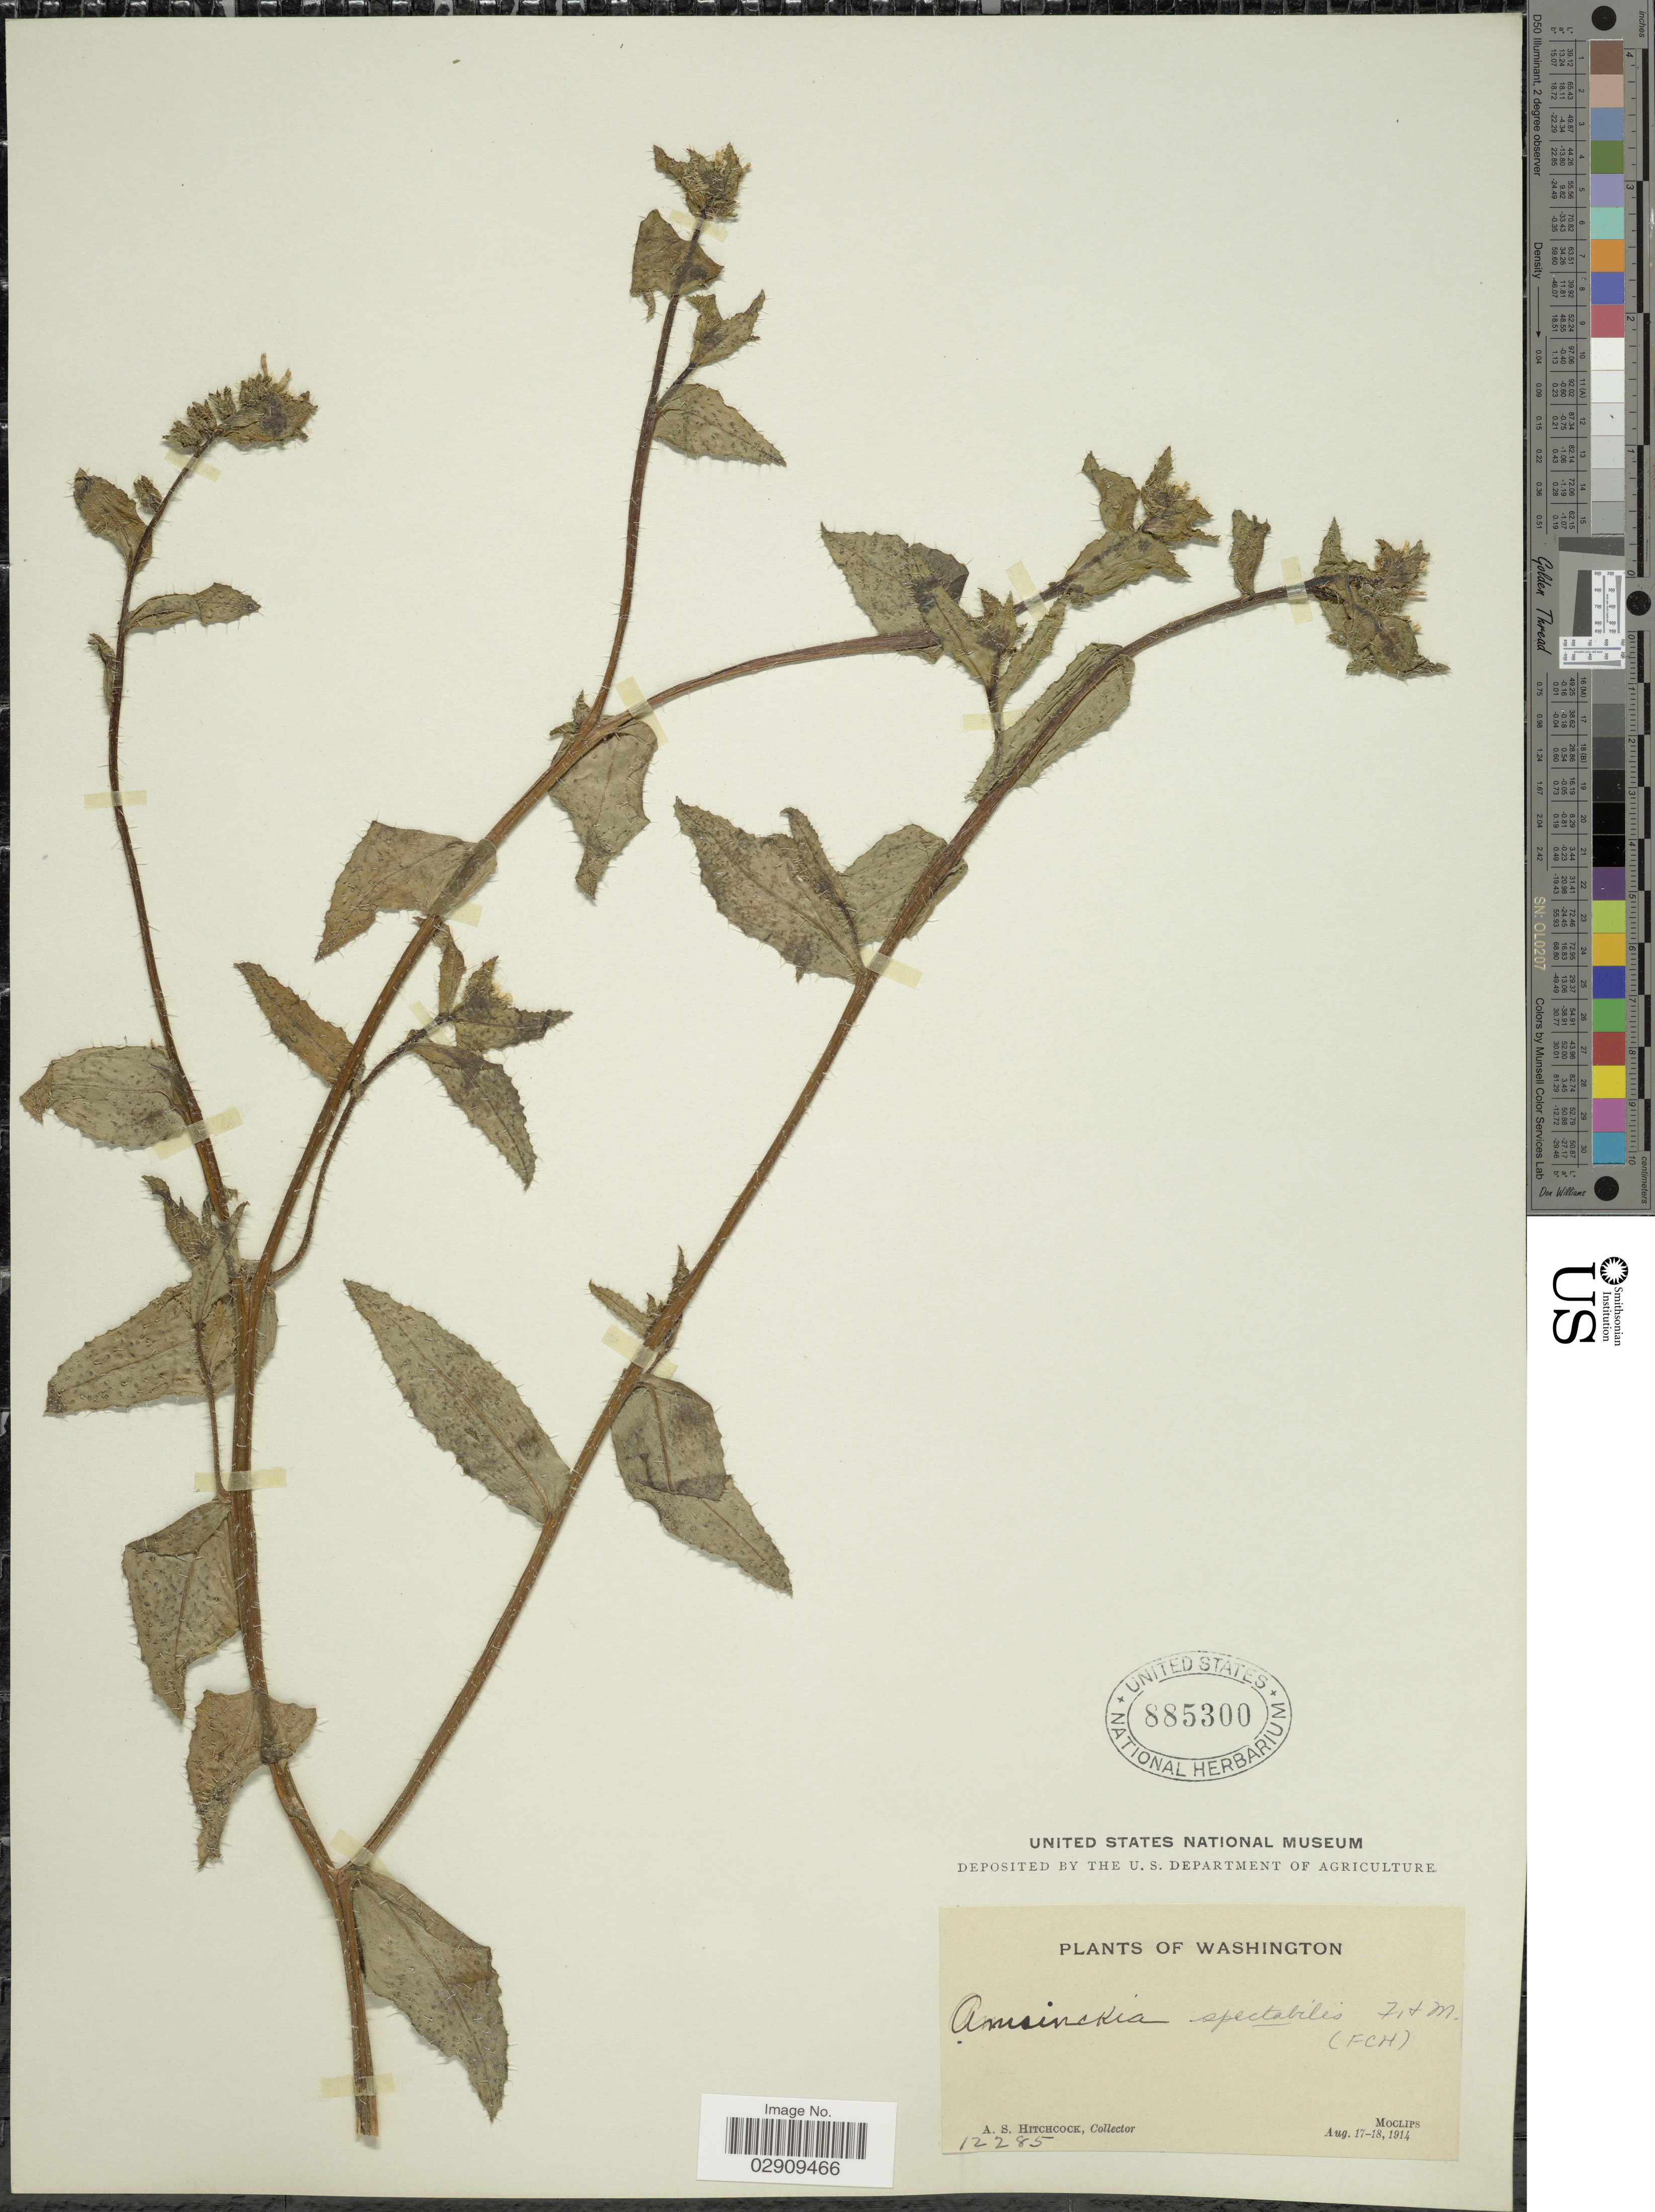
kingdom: Plantae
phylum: Tracheophyta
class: Magnoliopsida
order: Boraginales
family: Boraginaceae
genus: Amsinckia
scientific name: Amsinckia spectabilis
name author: Fisch. & C.A. Mey.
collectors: A. S. Hitchcock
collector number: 12285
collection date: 1914-08-17/1914-08-18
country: United States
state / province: Washington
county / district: Grays Harbor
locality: Moclips.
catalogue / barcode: US 885300